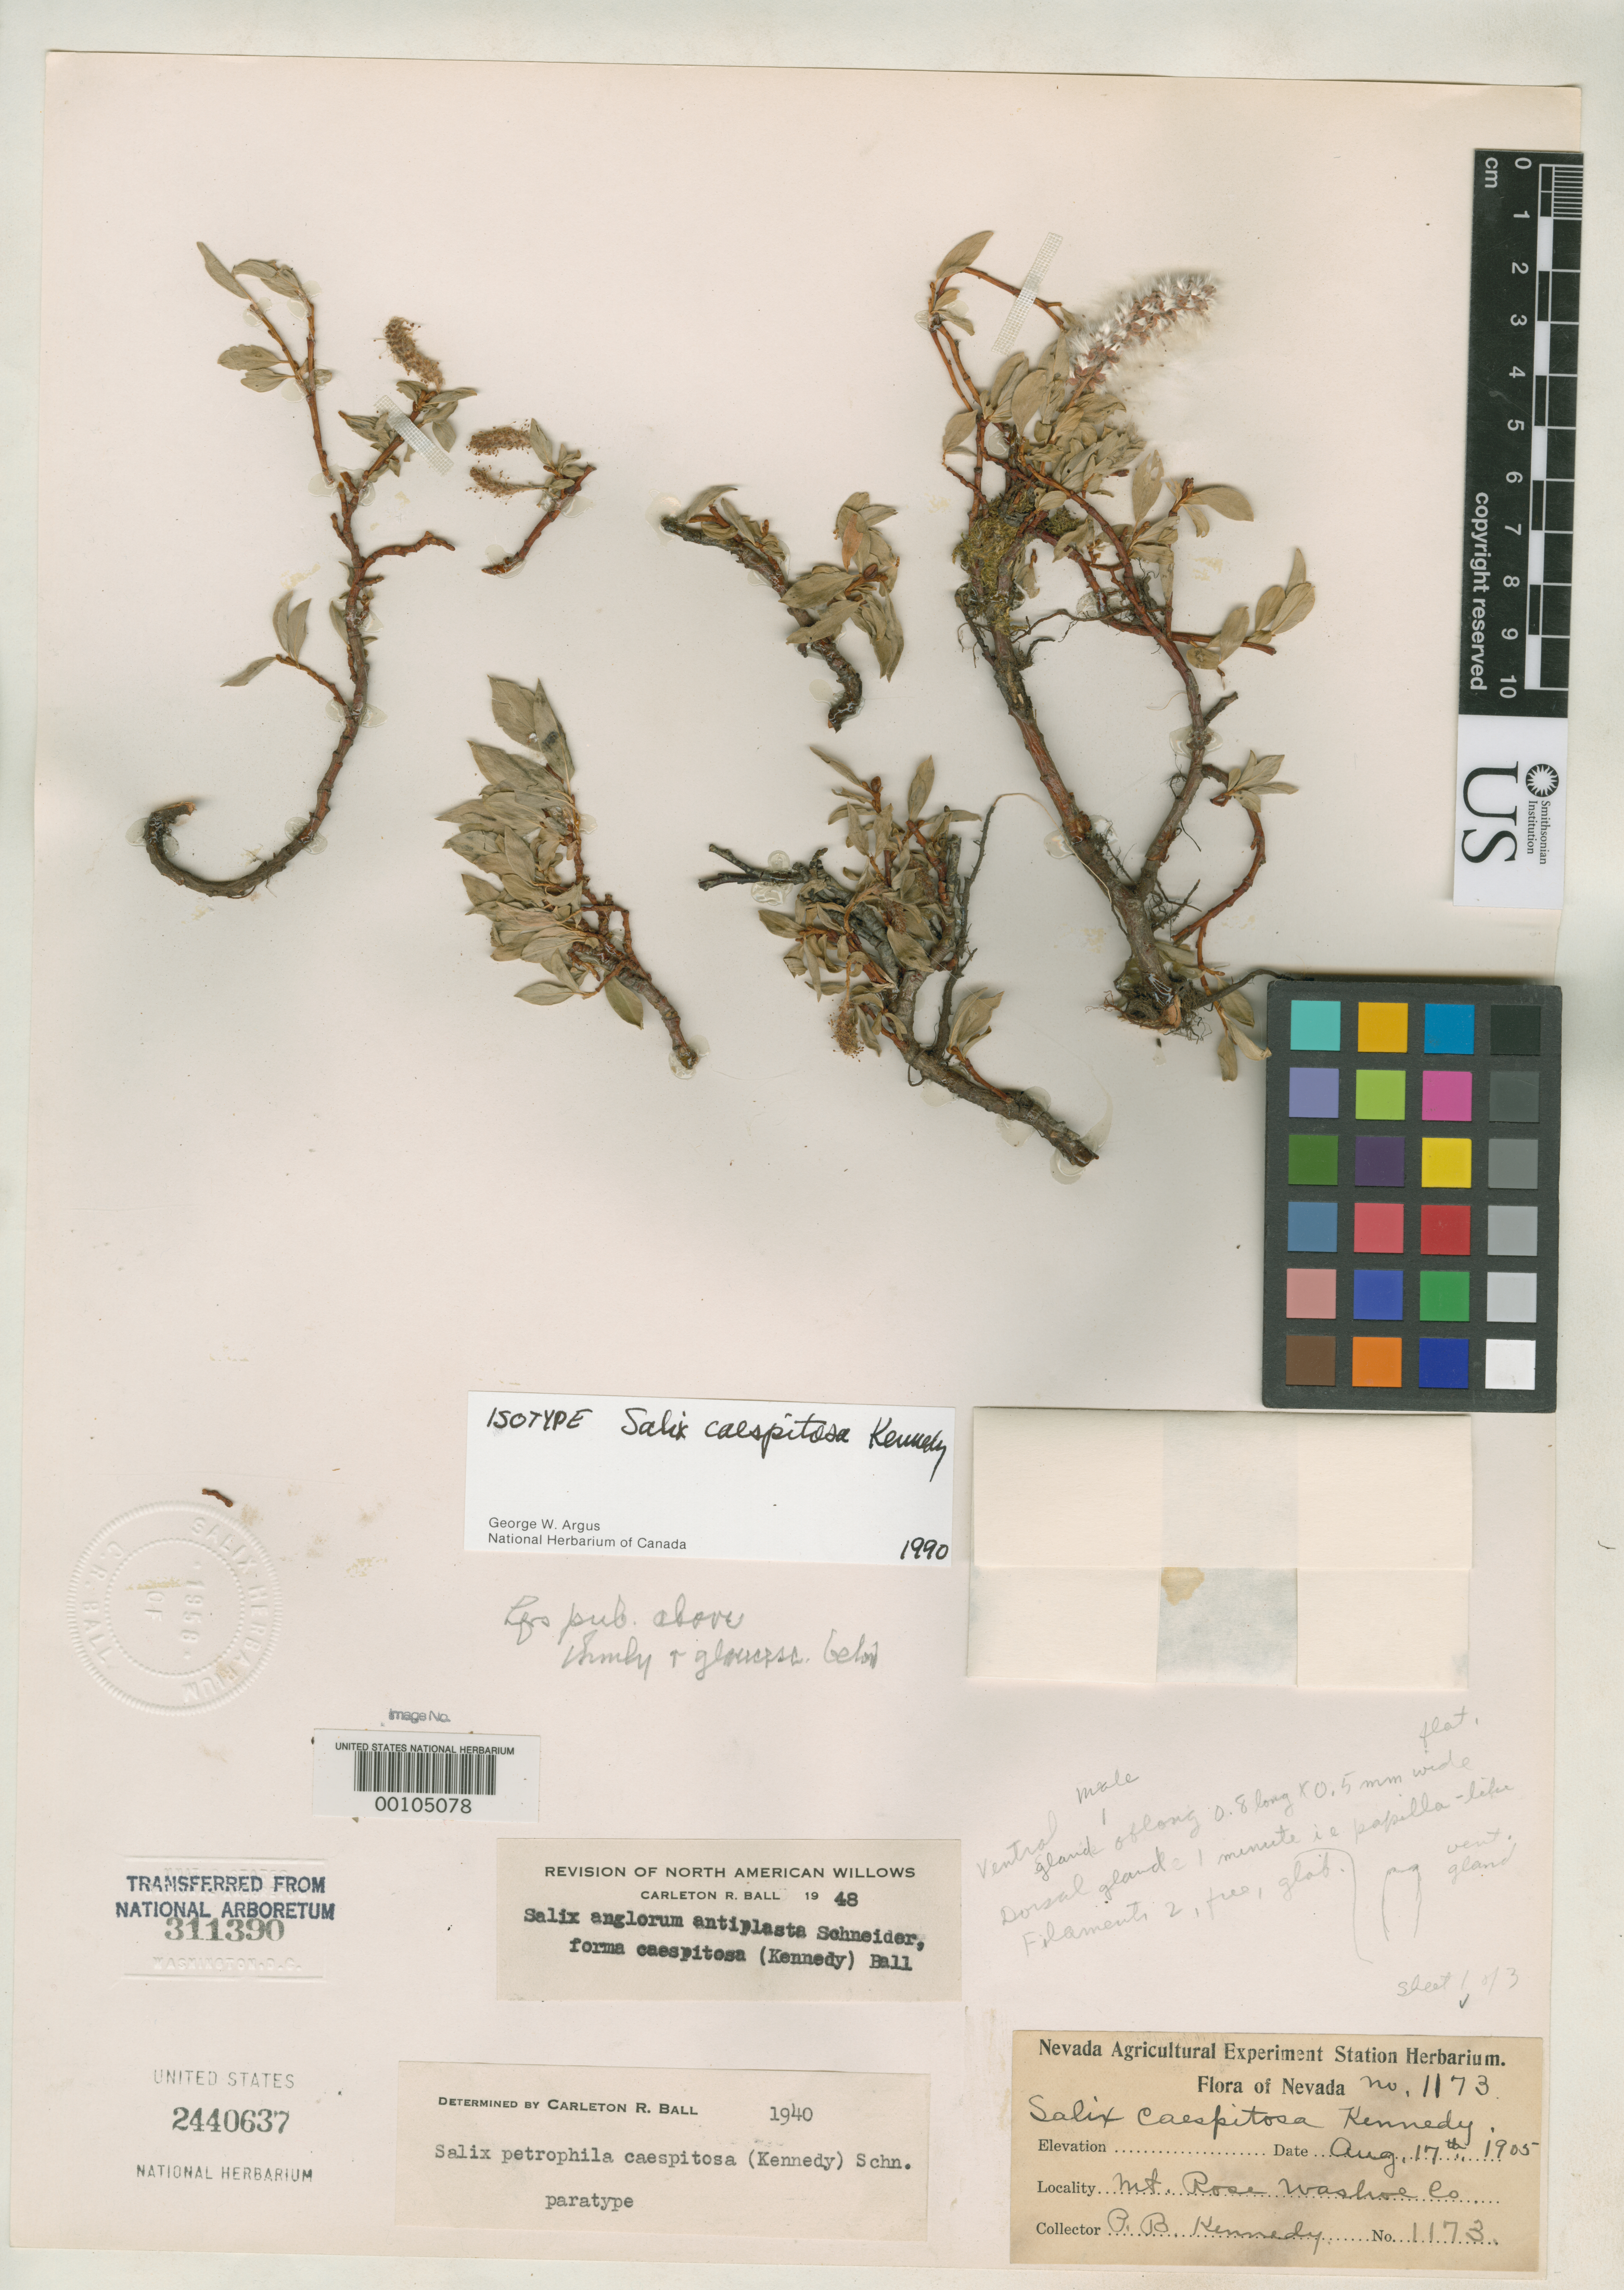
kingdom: Plantae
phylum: Tracheophyta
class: Magnoliopsida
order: Malpighiales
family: Salicaceae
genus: Salix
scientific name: Salix caespitosa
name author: P.B. Kenn.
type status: Isotype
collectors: P. B. Kennedy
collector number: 1173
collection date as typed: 17 Aug 1905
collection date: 1905-08-17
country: United States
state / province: Nevada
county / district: Washoe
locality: Mt. Rose.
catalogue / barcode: US 2440637